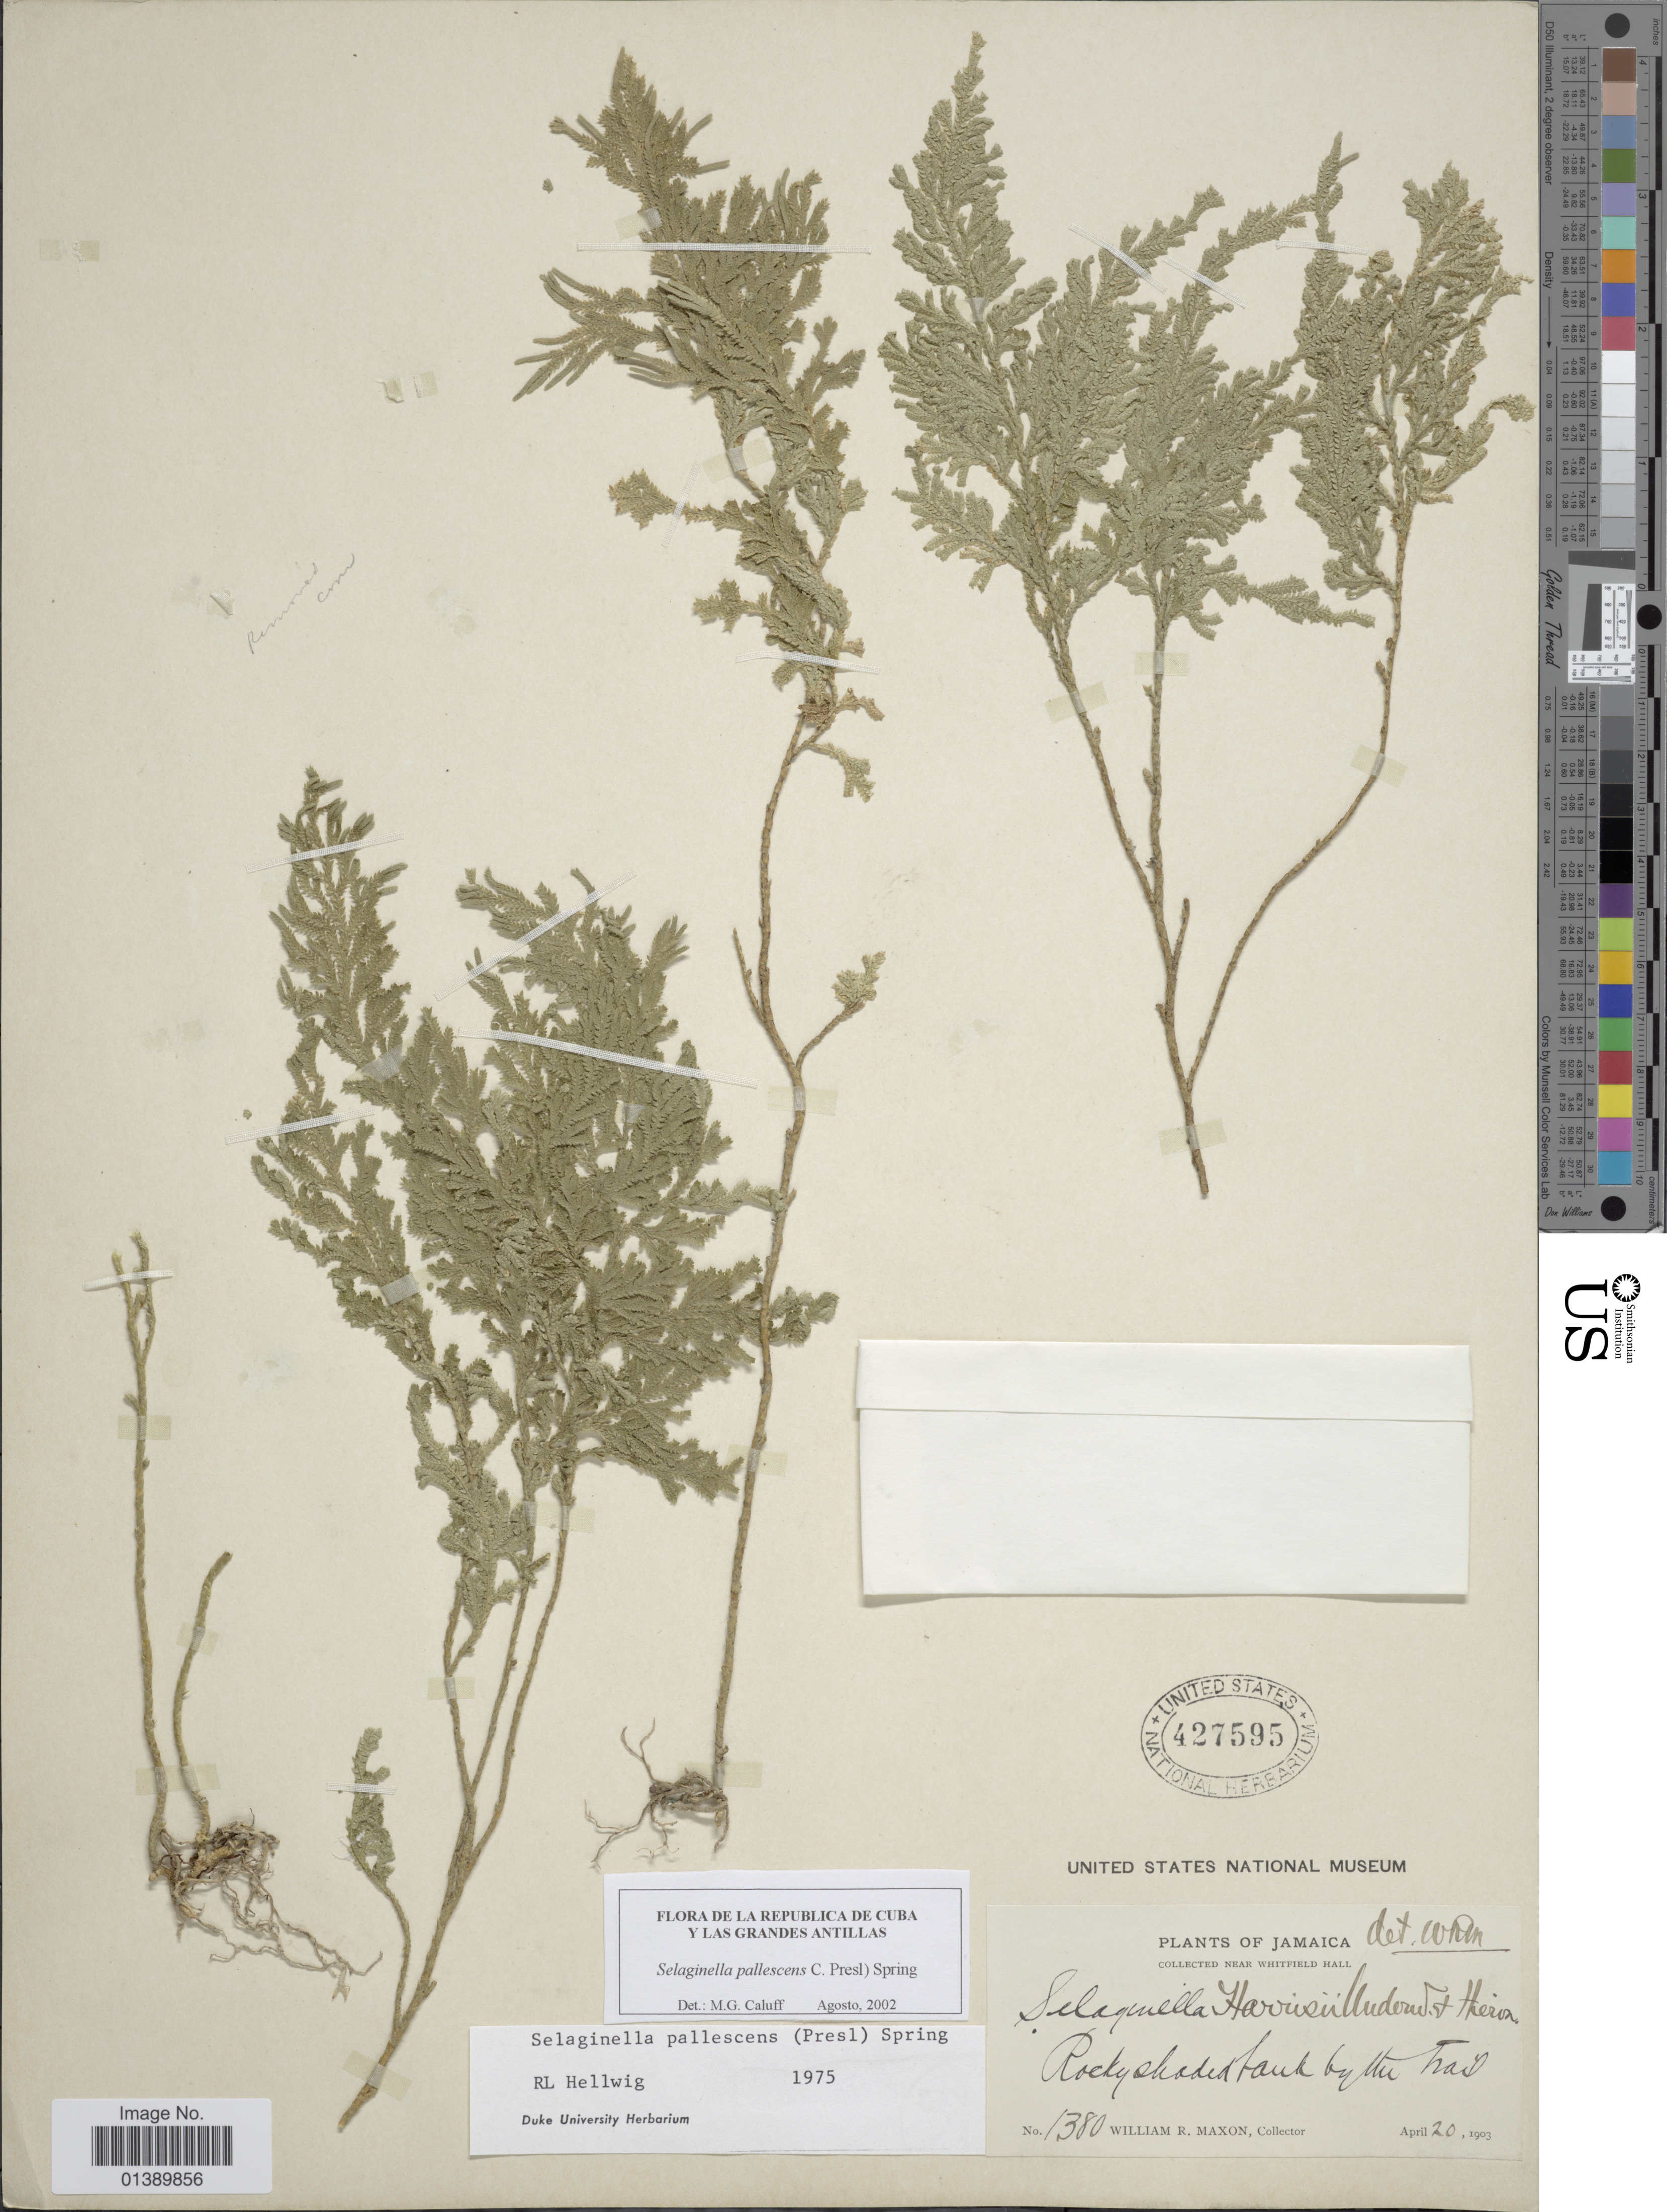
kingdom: Plantae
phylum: Tracheophyta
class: Lycopodiopsida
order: Selaginellales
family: Selaginellaceae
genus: Selaginella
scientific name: Selaginella pallescens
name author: (C. Presl) Spring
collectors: W. R. Maxon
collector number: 1380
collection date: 1903-04-20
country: Jamaica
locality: Near Whitfield Hall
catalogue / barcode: US 427595